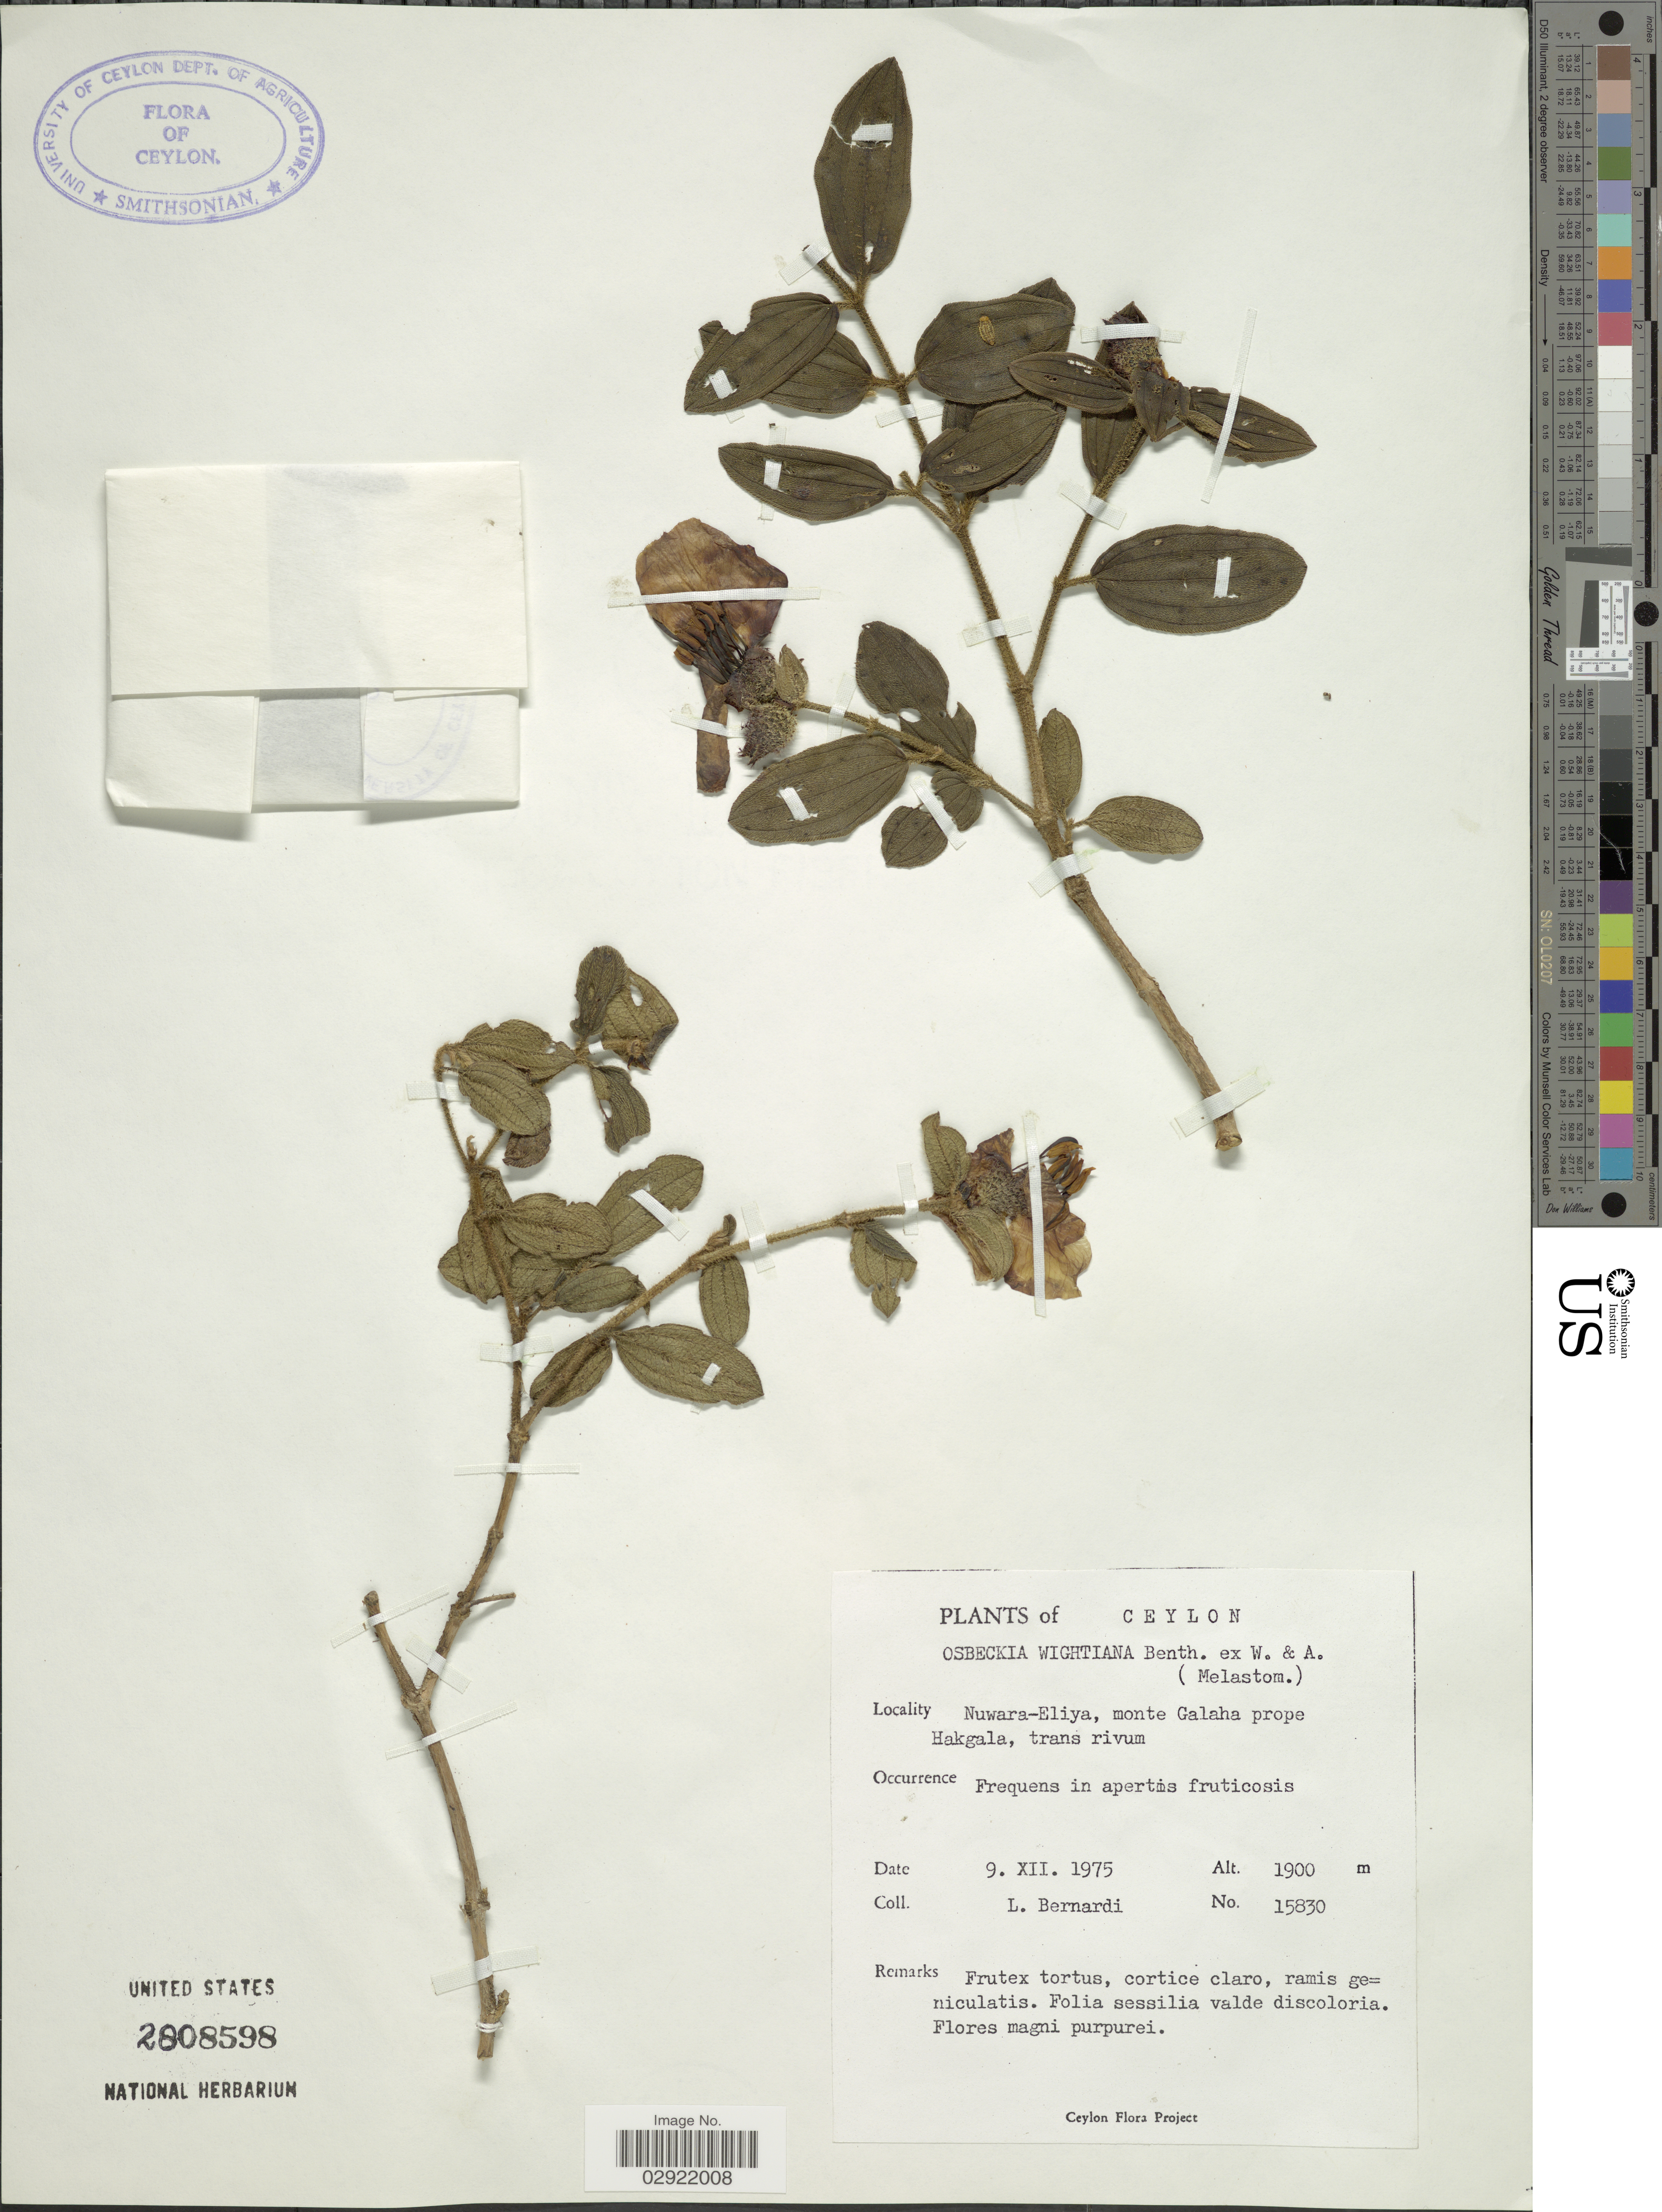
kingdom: Plantae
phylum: Tracheophyta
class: Magnoliopsida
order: Myrtales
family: Melastomataceae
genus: Osbeckia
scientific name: Osbeckia aspera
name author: Blume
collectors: L. Bernardi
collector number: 15830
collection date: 1975-12-09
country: Sri Lanka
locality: Ceylon. Nuwara-Eliya, monte Galaha prope Hakgala, trans rivum.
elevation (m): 1900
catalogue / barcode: US 2808598